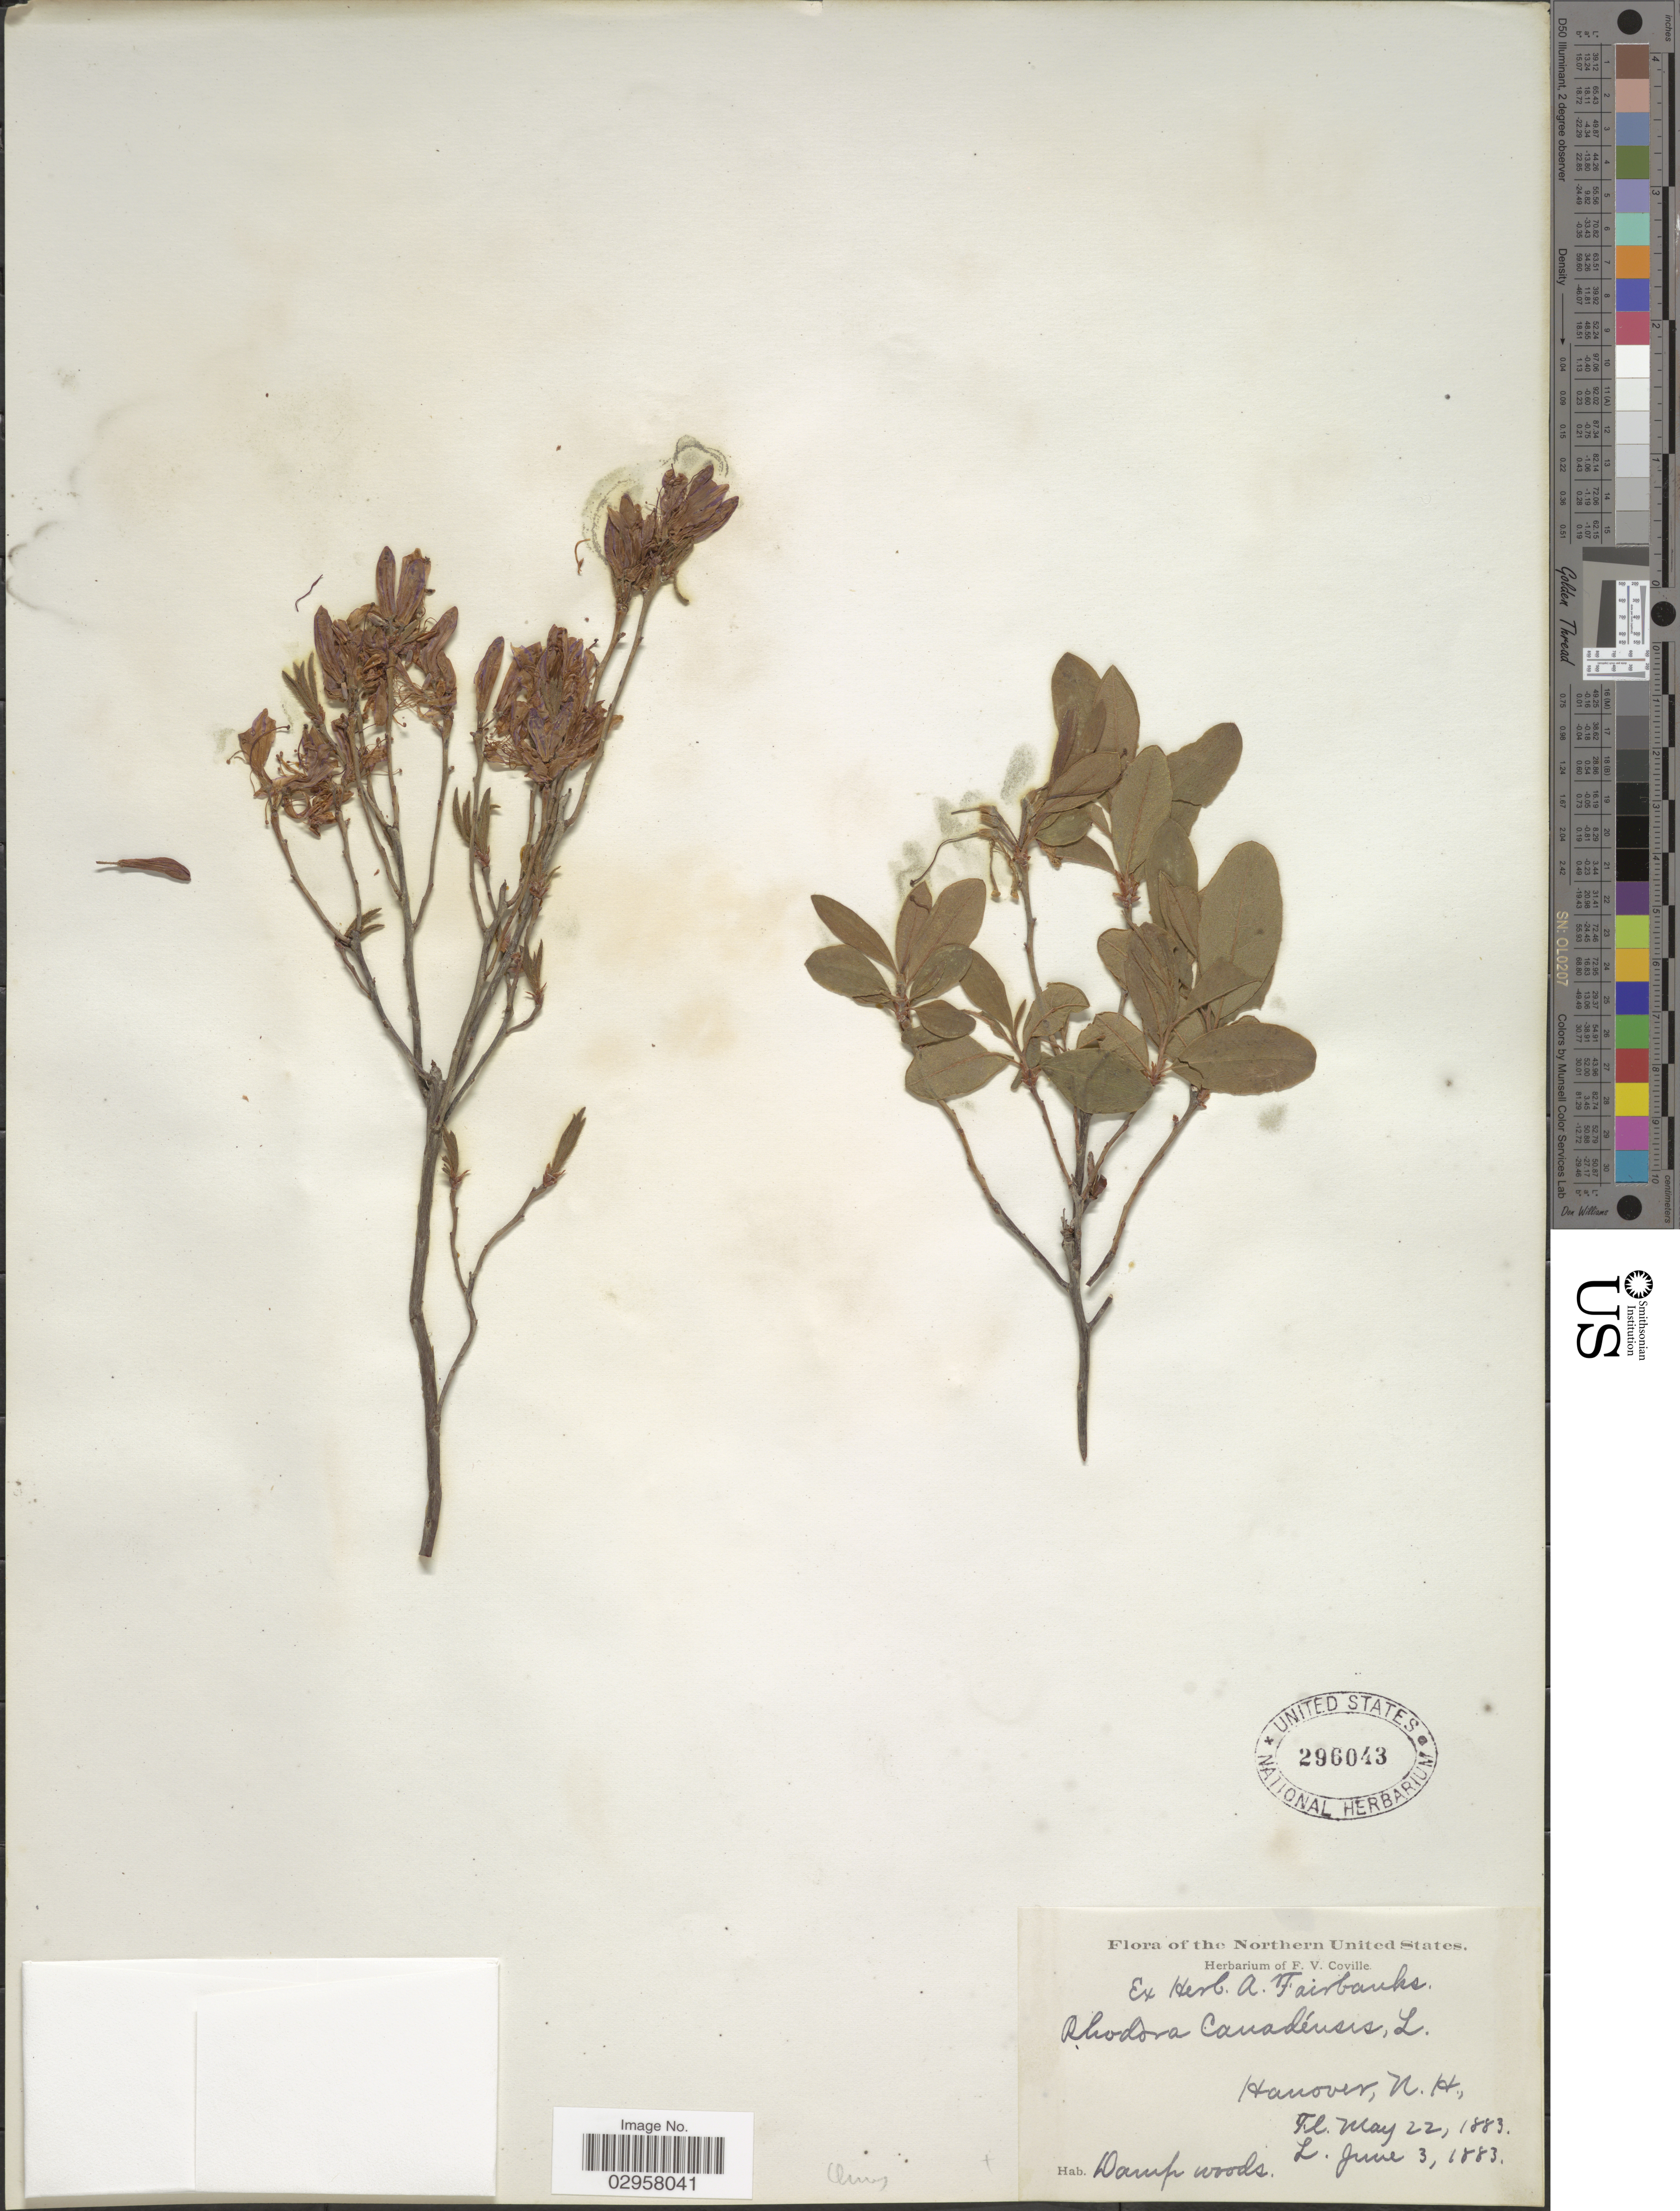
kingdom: Plantae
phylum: Tracheophyta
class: Magnoliopsida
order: Ericales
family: Ericaceae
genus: Rhododendron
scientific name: Rhododendron canadense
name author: (L.) Torr.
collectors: ex herb. F. V. Coville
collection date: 1883-05-22/1883-06-03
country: United States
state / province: New Hampshire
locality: Northern United States. Hanover.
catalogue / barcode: US 296043